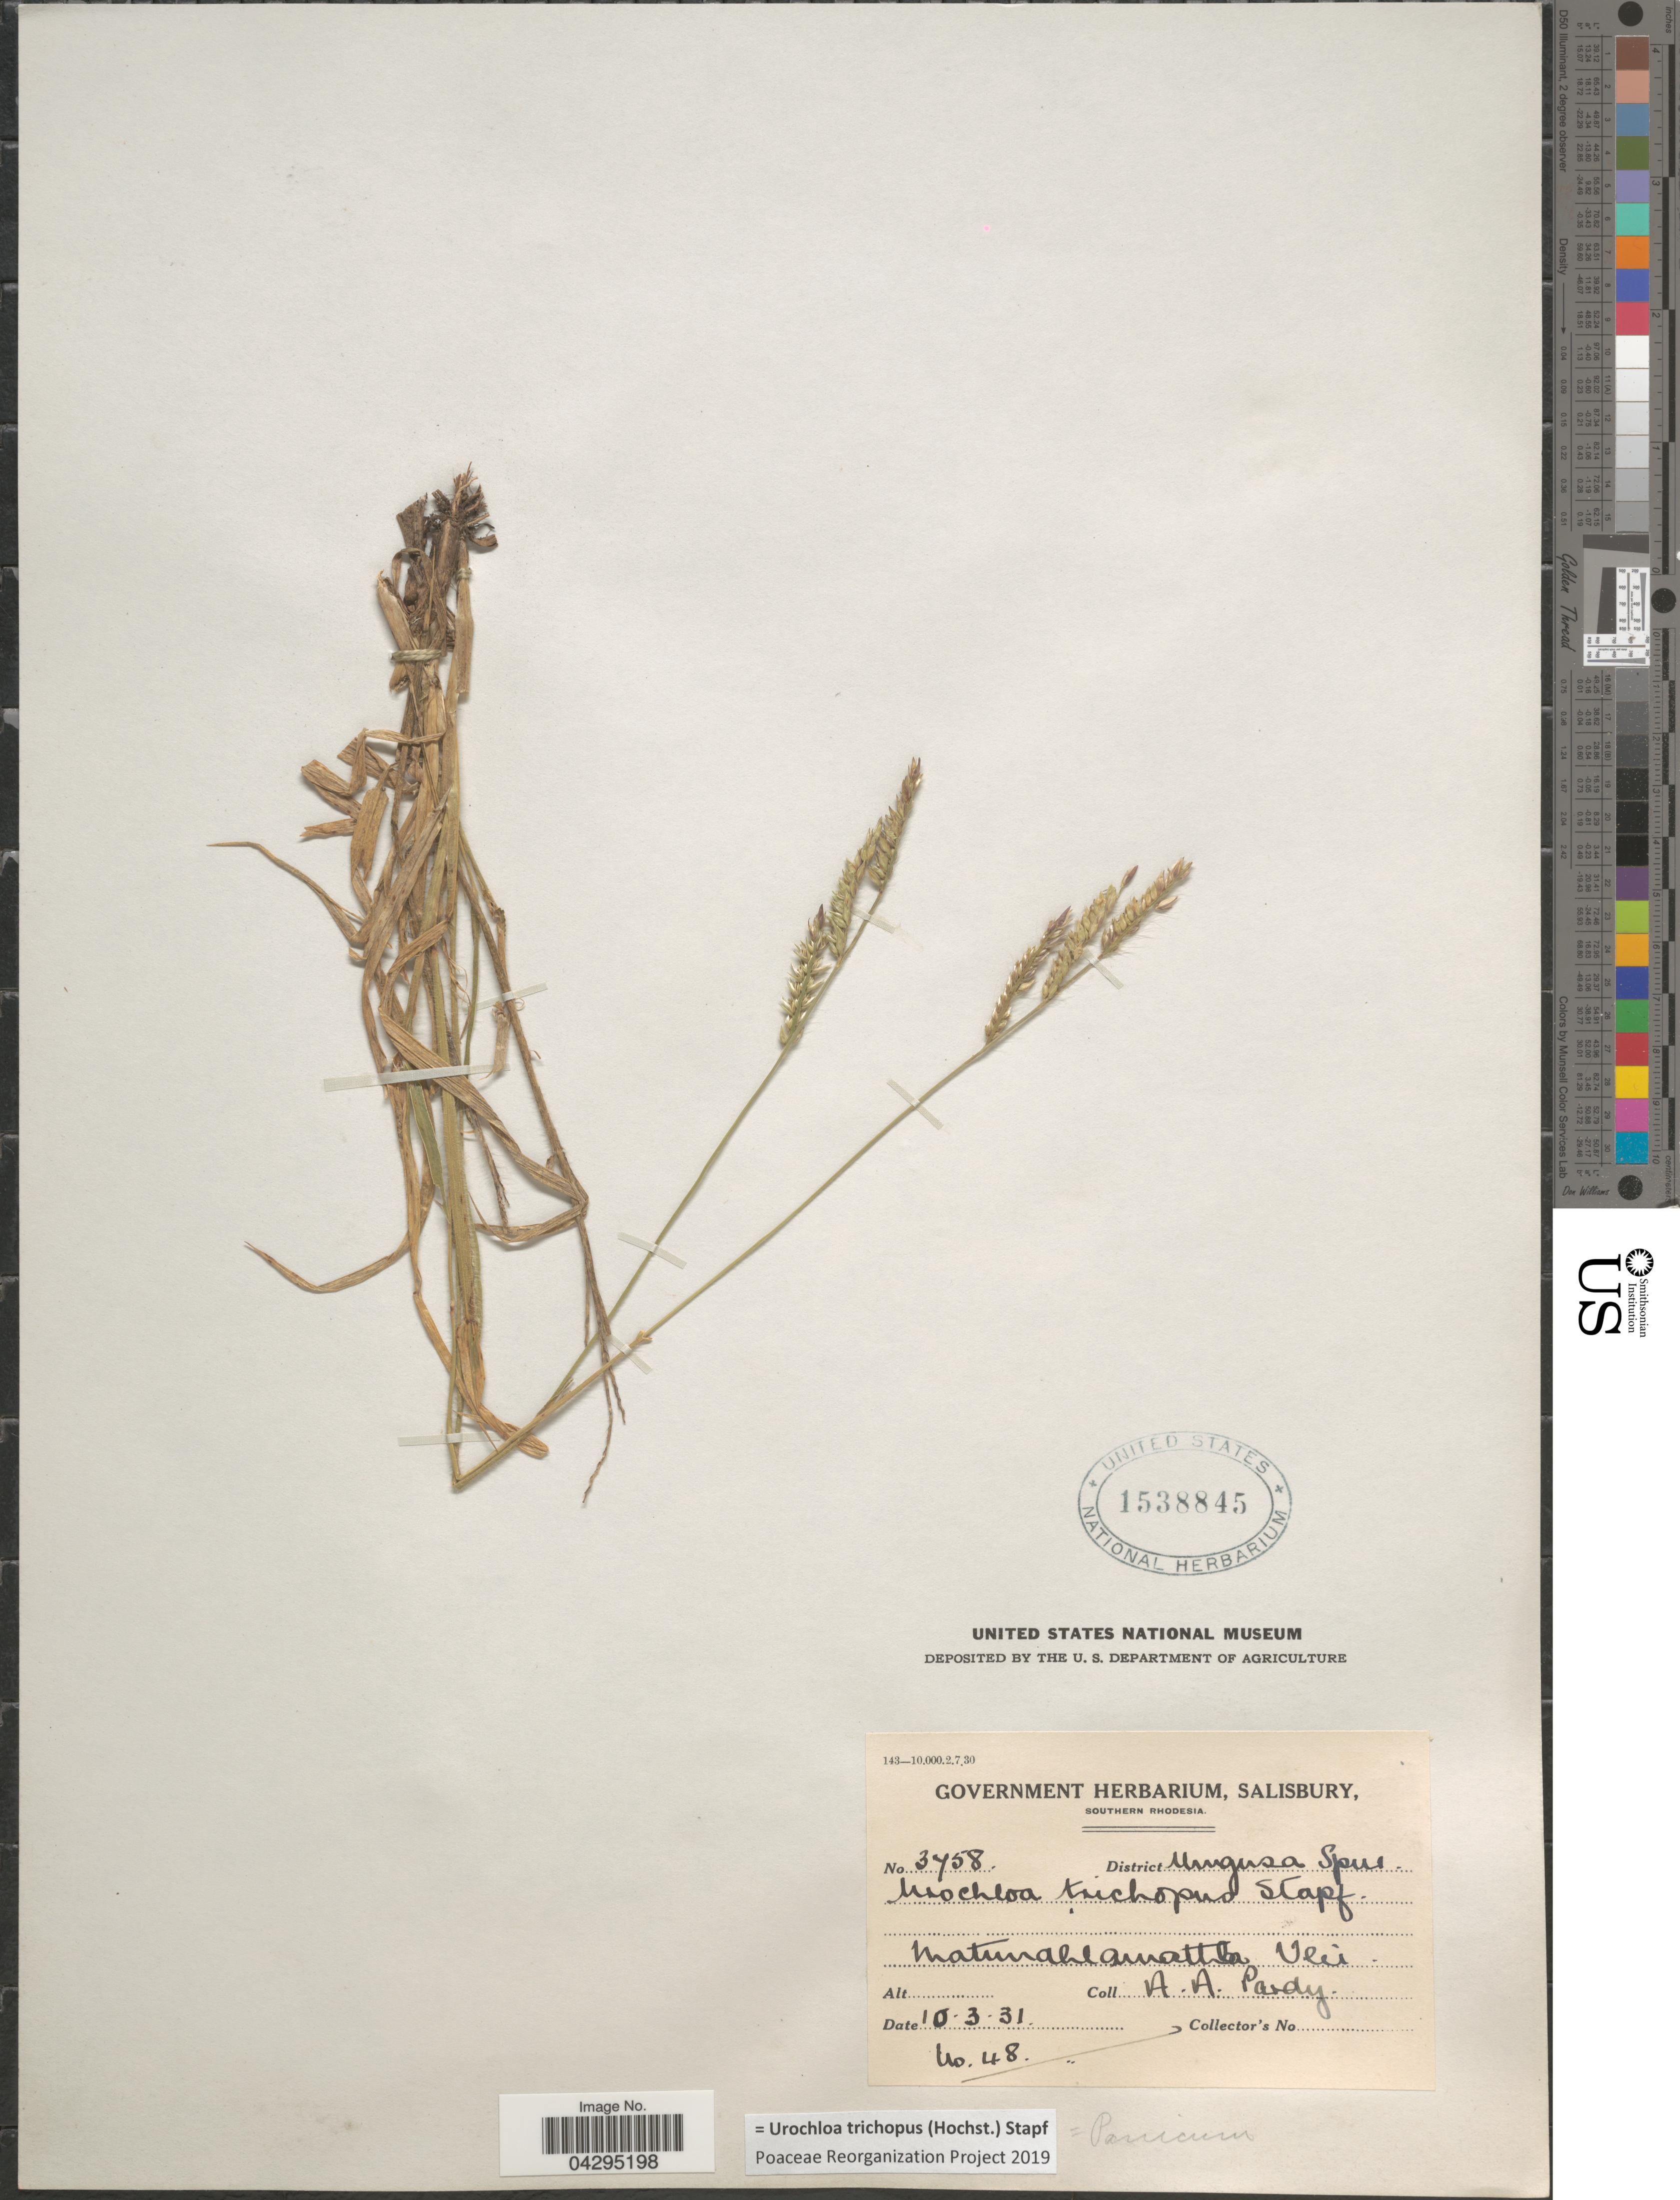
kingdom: Plantae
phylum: Tracheophyta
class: Liliopsida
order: Poales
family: Poaceae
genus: Urochloa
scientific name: Urochloa trichopus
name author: (Hochst.) Stapf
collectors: A. Pardy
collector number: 48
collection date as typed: Transcribed d/m/y: 10/3/31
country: Zimbabwe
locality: Southern Rhodesia. District Umguza Spur. Matundhlamahla Vlei.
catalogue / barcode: US 1538845